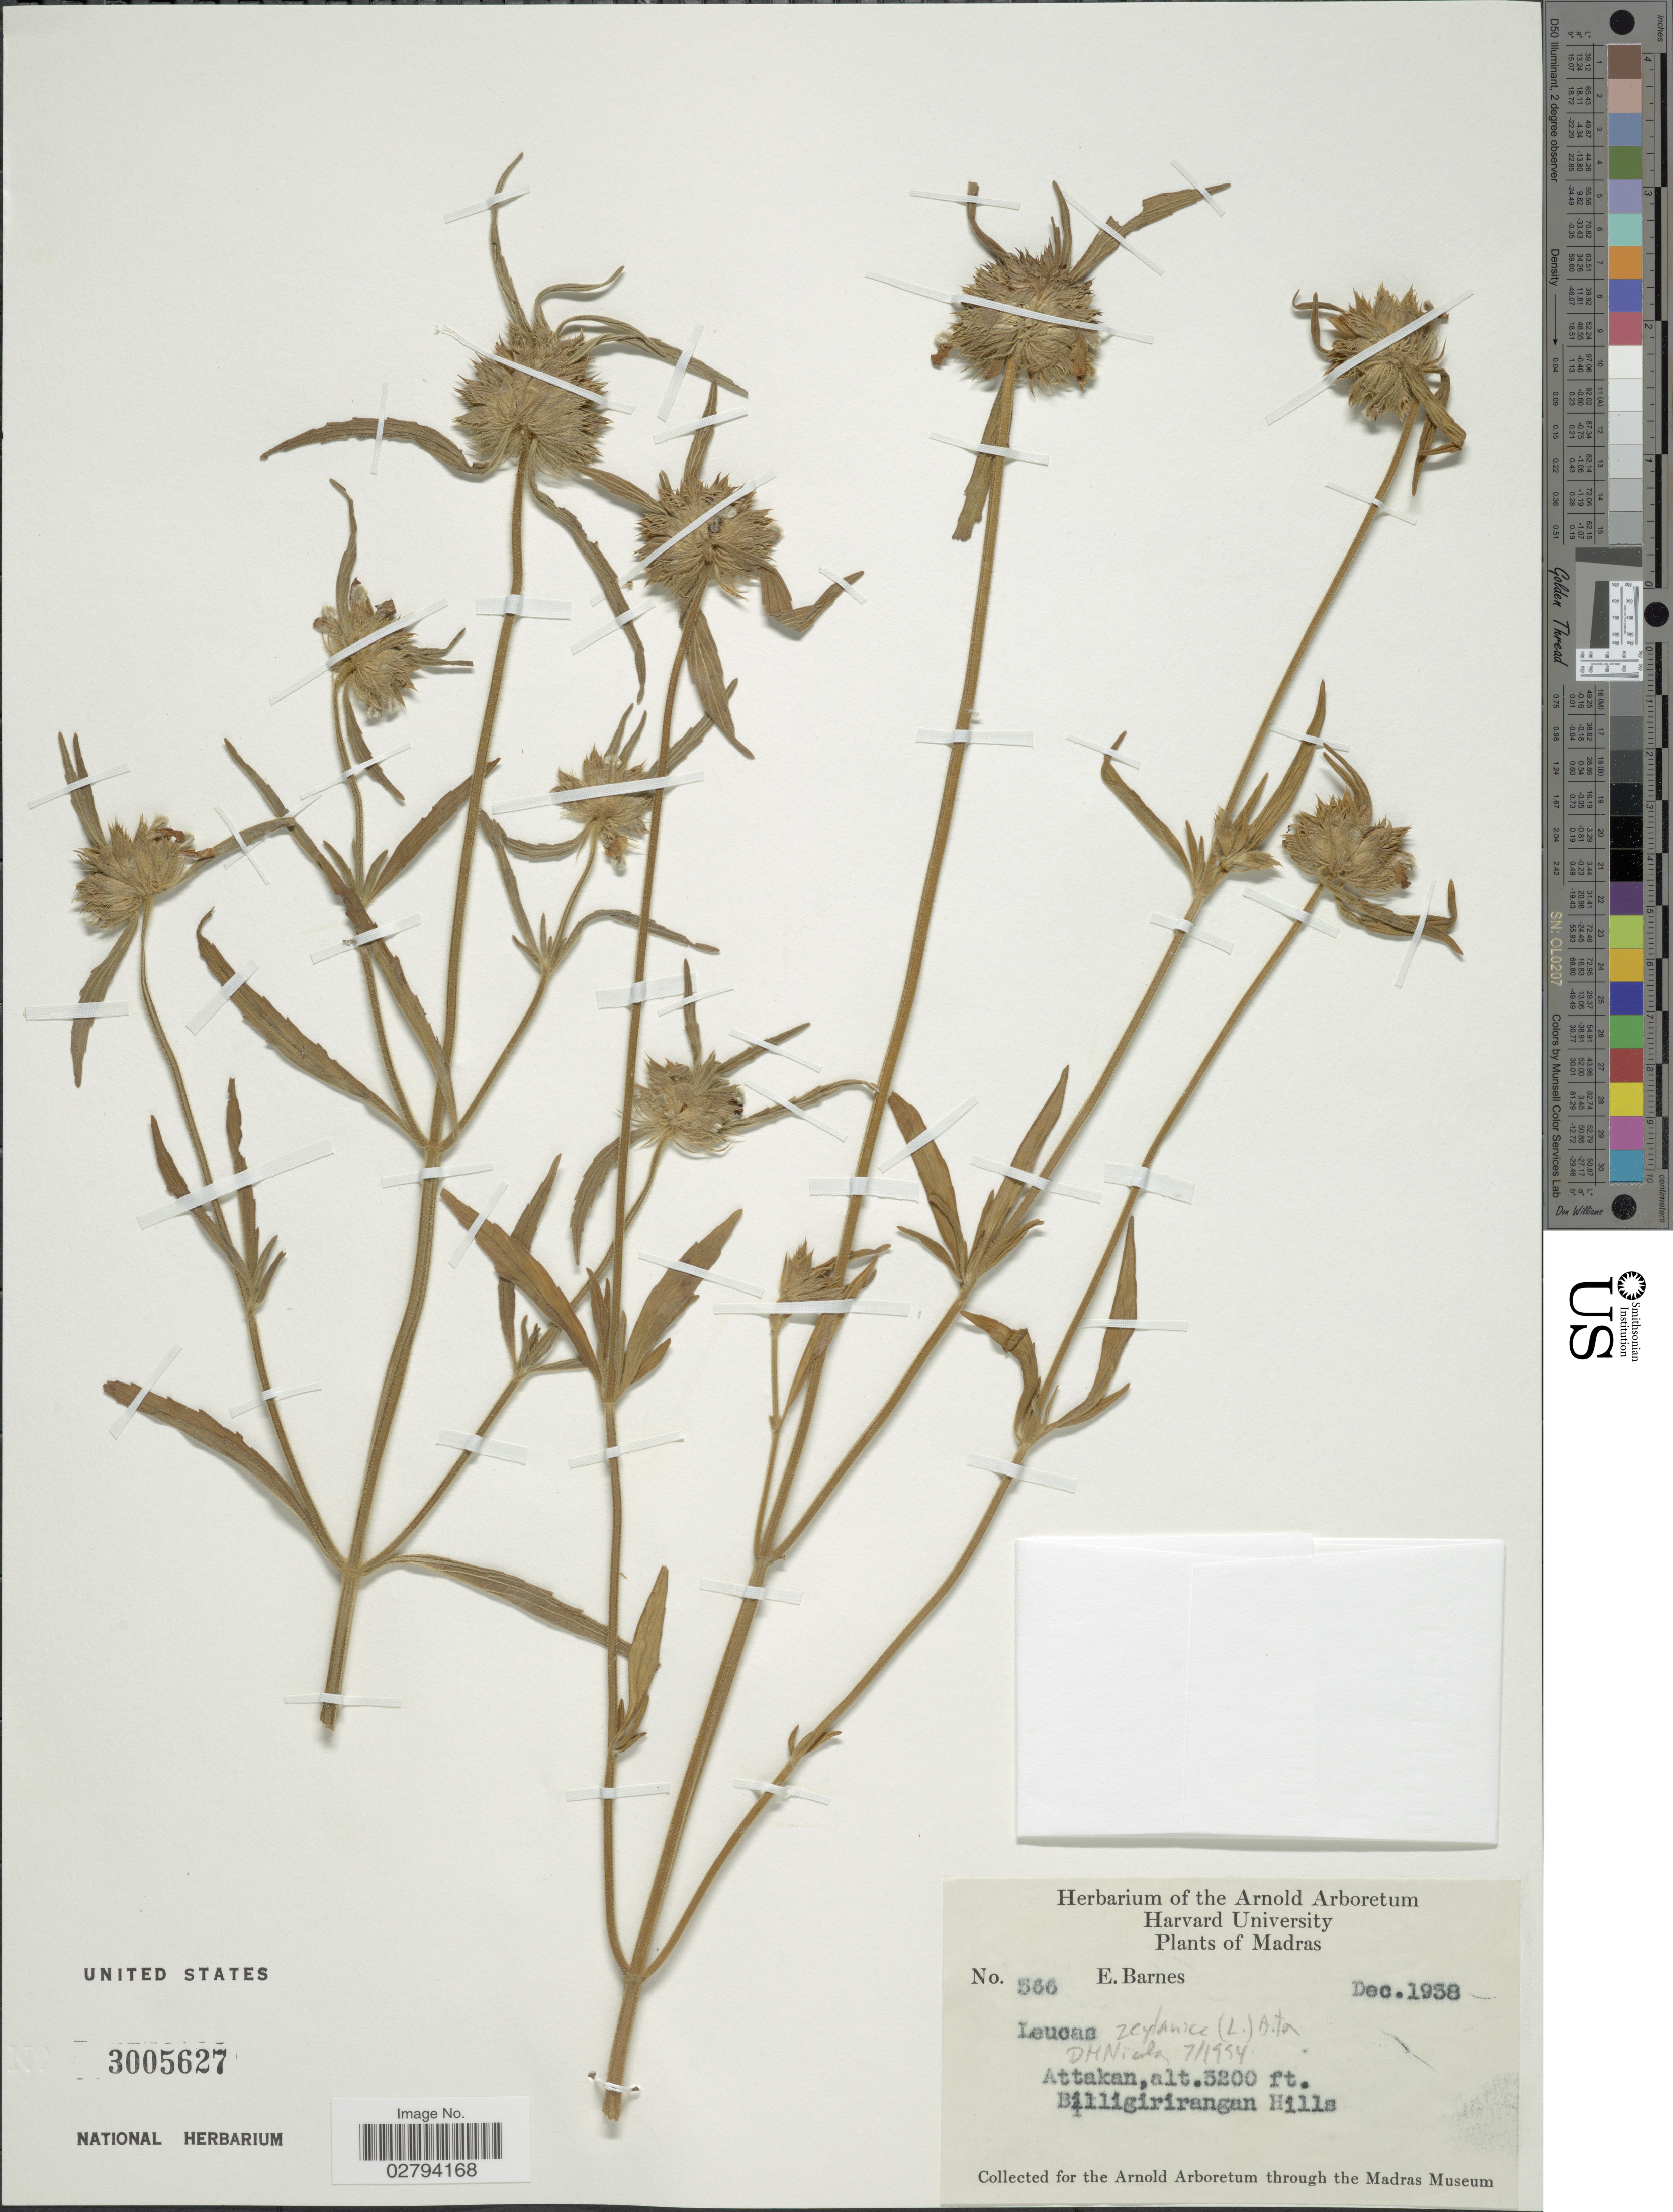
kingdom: Plantae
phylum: Tracheophyta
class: Magnoliopsida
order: Lamiales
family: Lamiaceae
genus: Leucas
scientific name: Leucas zeylanica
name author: (L.) W.T. Aiton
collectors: E. Barnes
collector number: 566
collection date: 1938-12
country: India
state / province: Tamil Nadu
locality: Madras, Attakan, Billigirirangan Hills.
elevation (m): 1585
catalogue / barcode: US 3005627